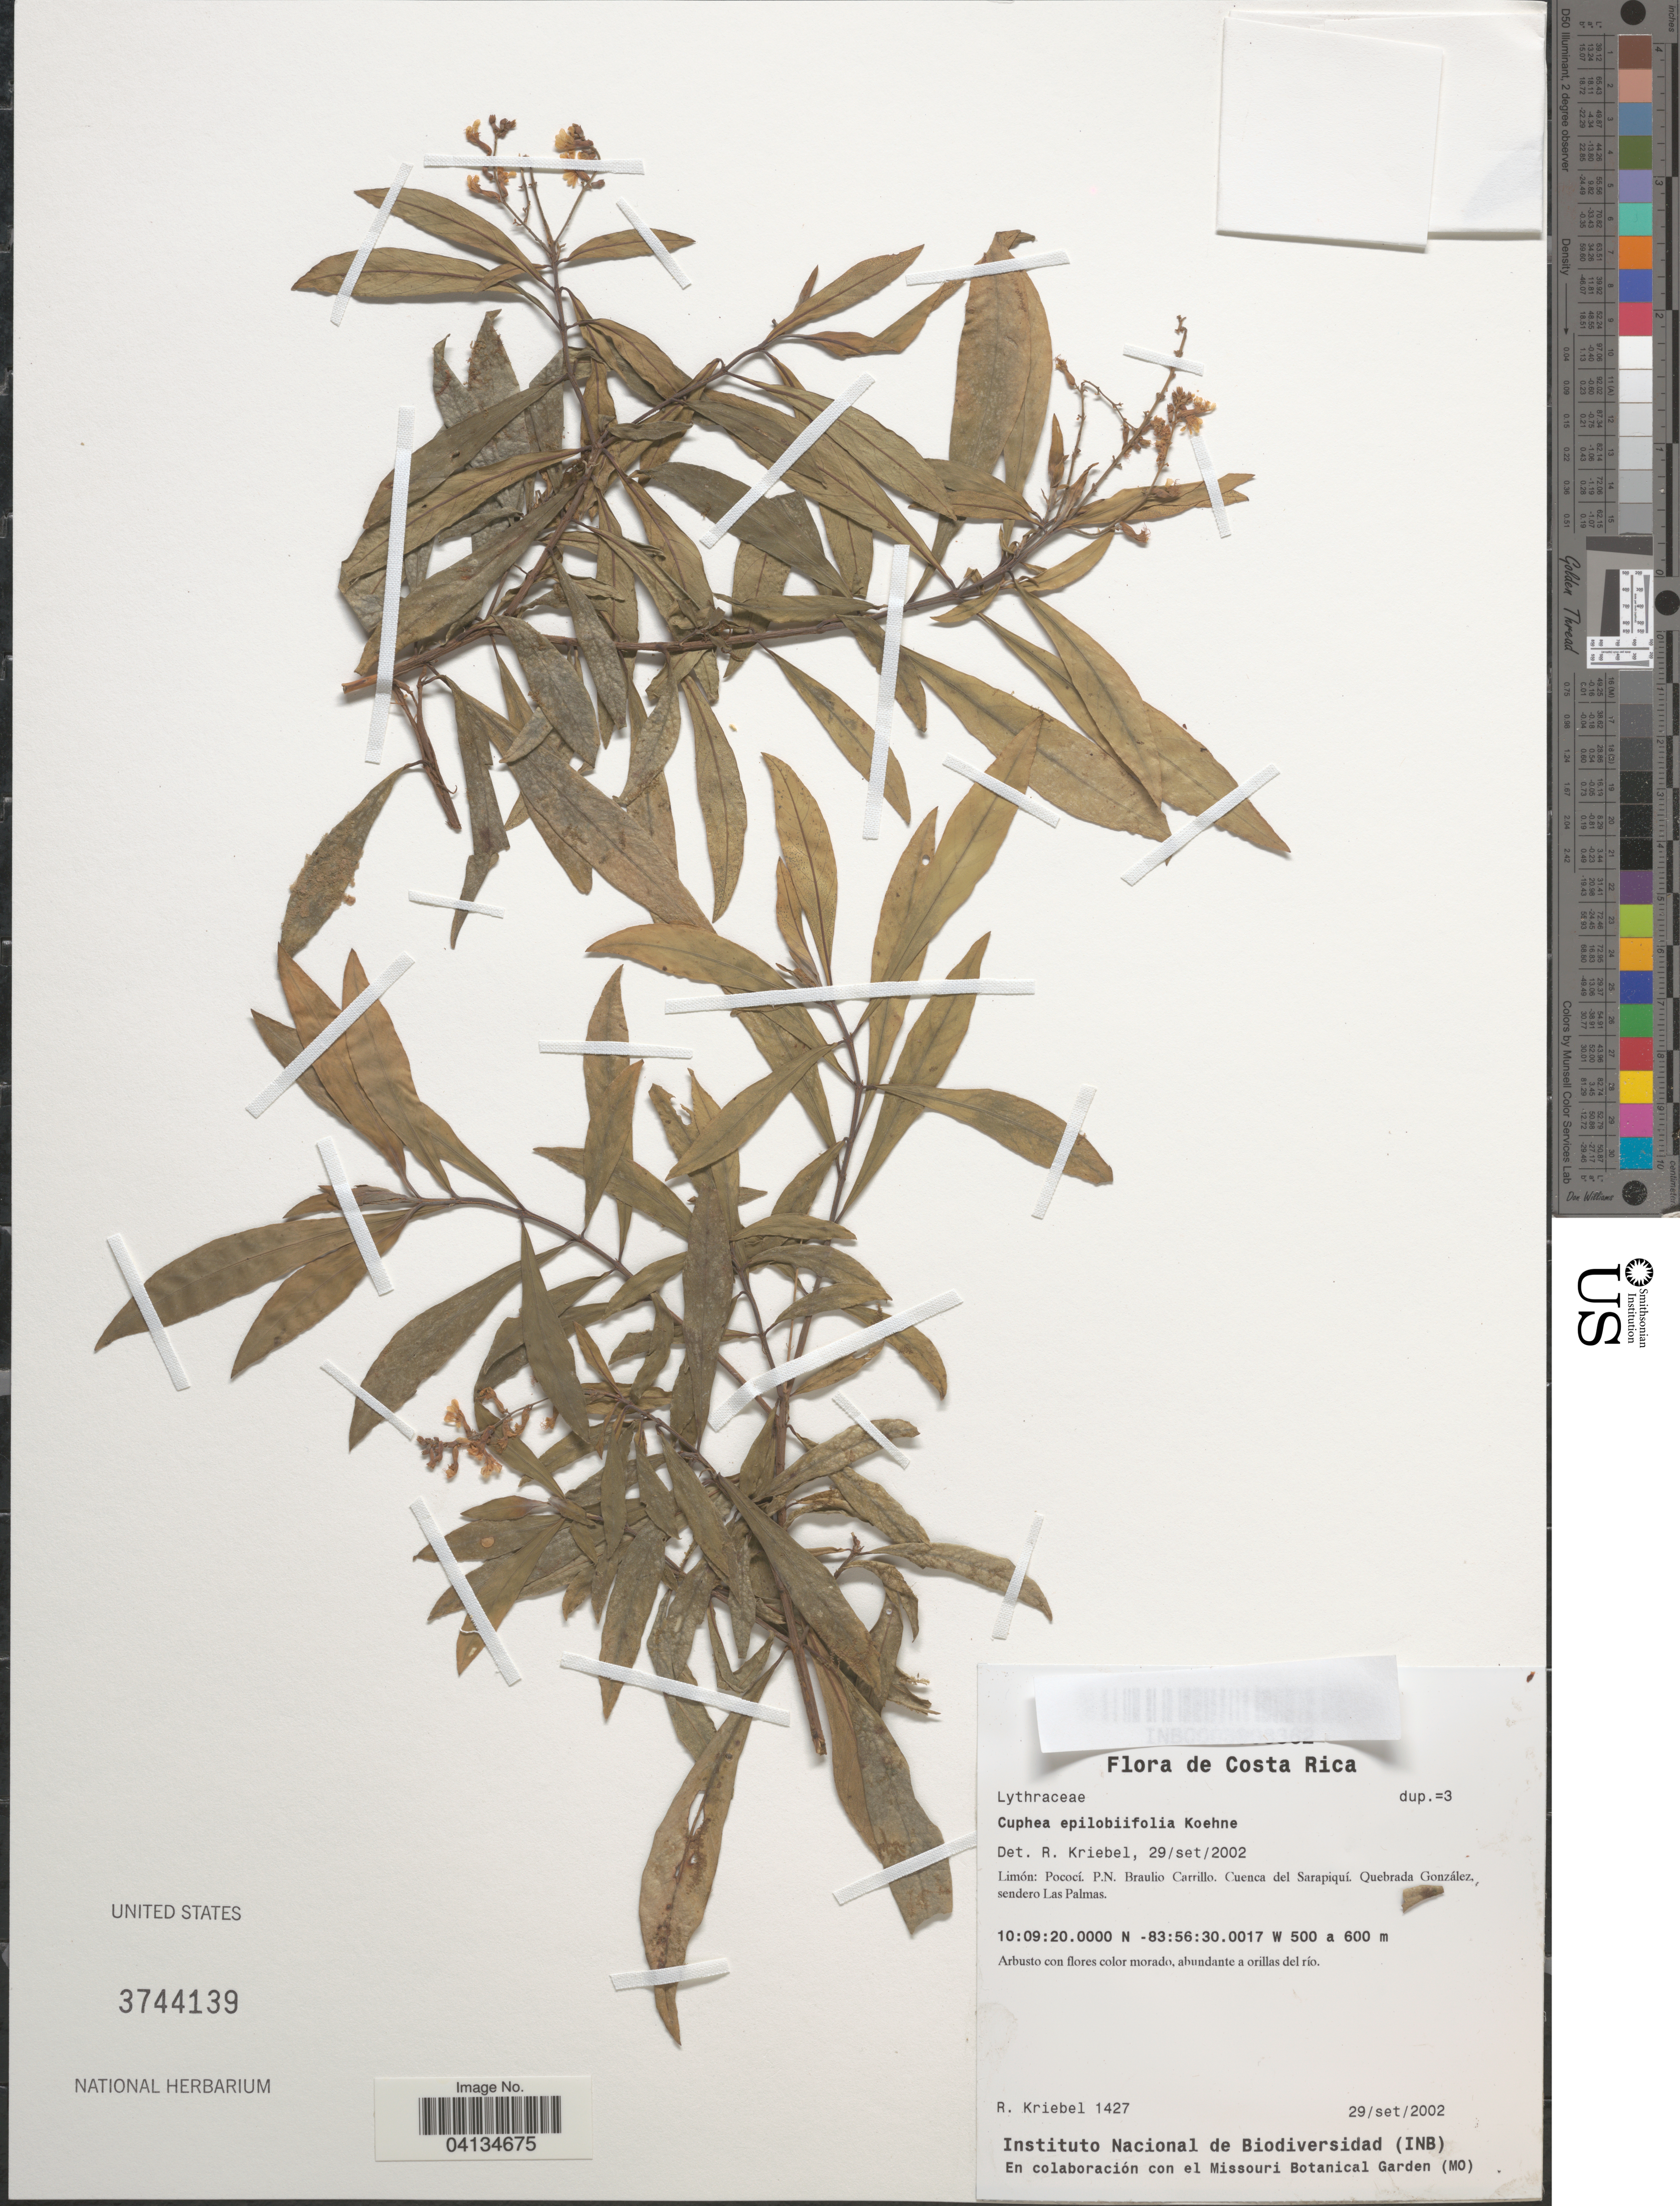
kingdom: Plantae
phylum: Tracheophyta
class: Magnoliopsida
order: Myrtales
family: Lythraceae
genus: Cuphea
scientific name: Cuphea epilobiifolia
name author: Koehne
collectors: R. Kriebel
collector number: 1427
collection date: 2002-09-29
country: Costa Rica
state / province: Limón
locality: Pococí. P.N. Braulio Carrillo. Cuenca del Sarapiquí. Quebrada González, sendero Las Palmas.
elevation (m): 500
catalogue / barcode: US 3744139